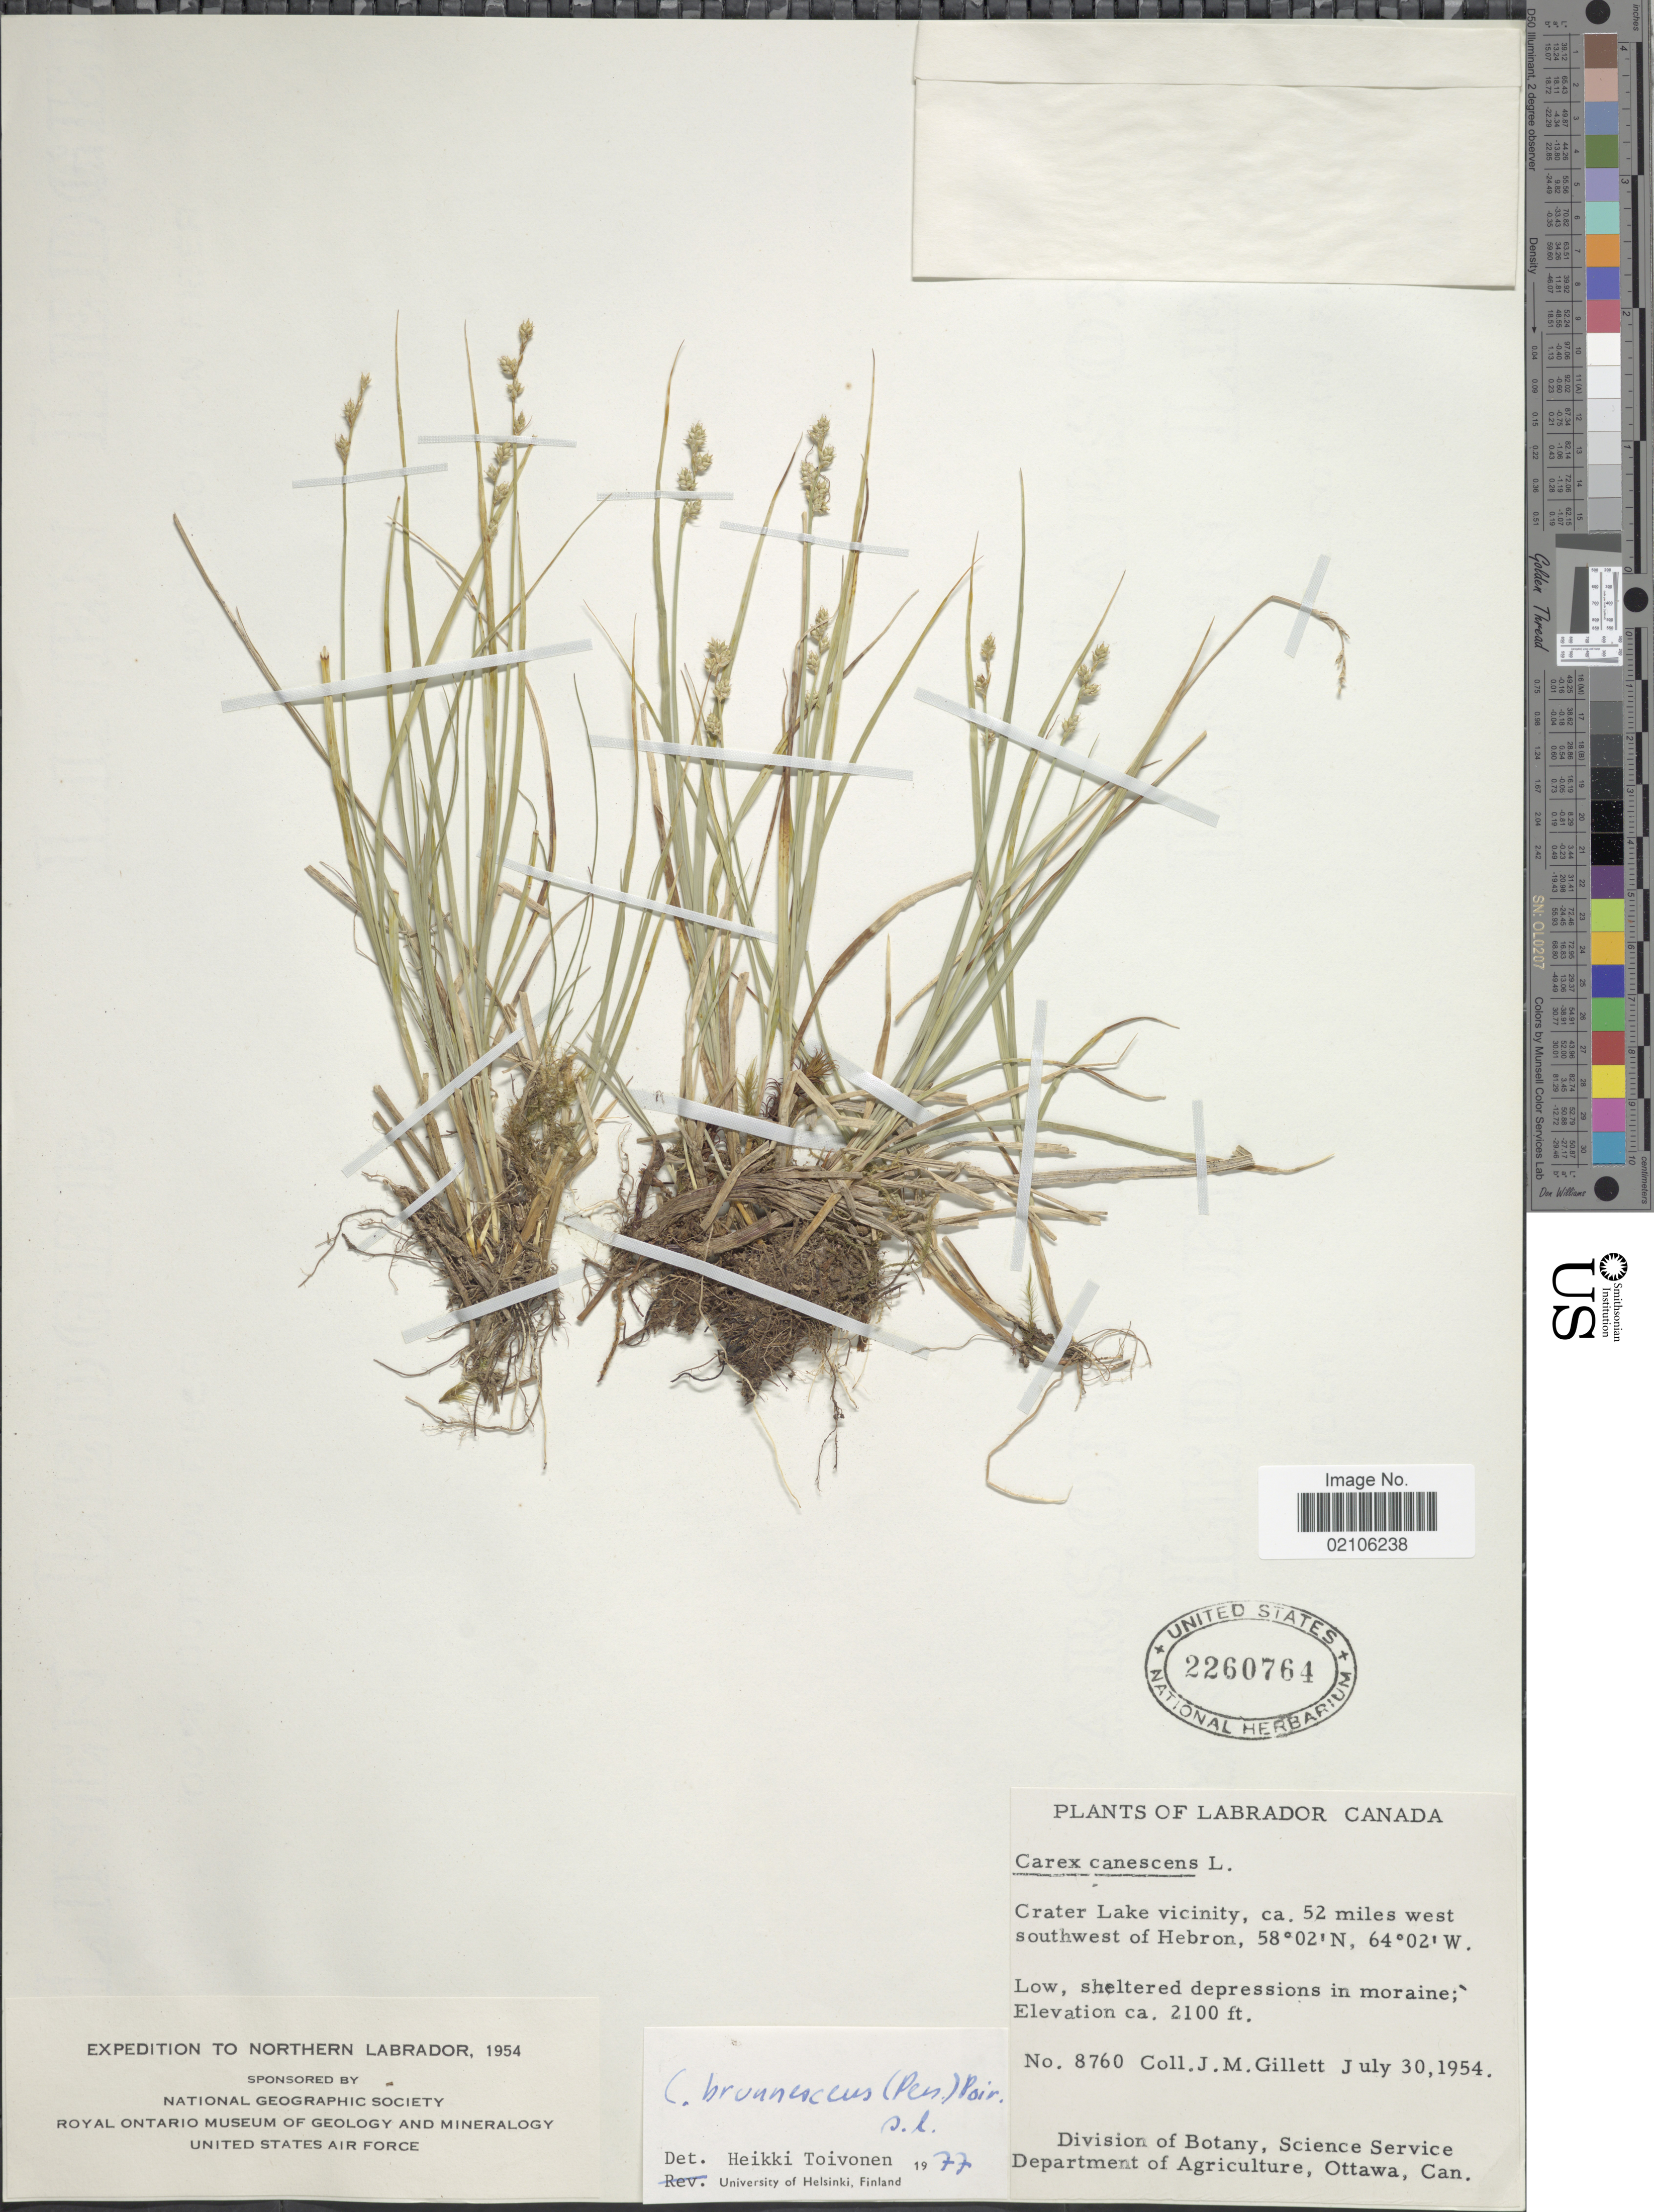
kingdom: Plantae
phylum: Tracheophyta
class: Liliopsida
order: Poales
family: Cyperaceae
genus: Carex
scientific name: Carex brunnescens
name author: (Pers.) Poir.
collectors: J. M. Gillett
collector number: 8760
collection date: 1954-07-30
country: Canada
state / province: Newfoundland and Labrador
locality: Labrador, Crater Lake vicinity, ca. 52 miles west southwest of Hebron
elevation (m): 640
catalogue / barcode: US 2260764